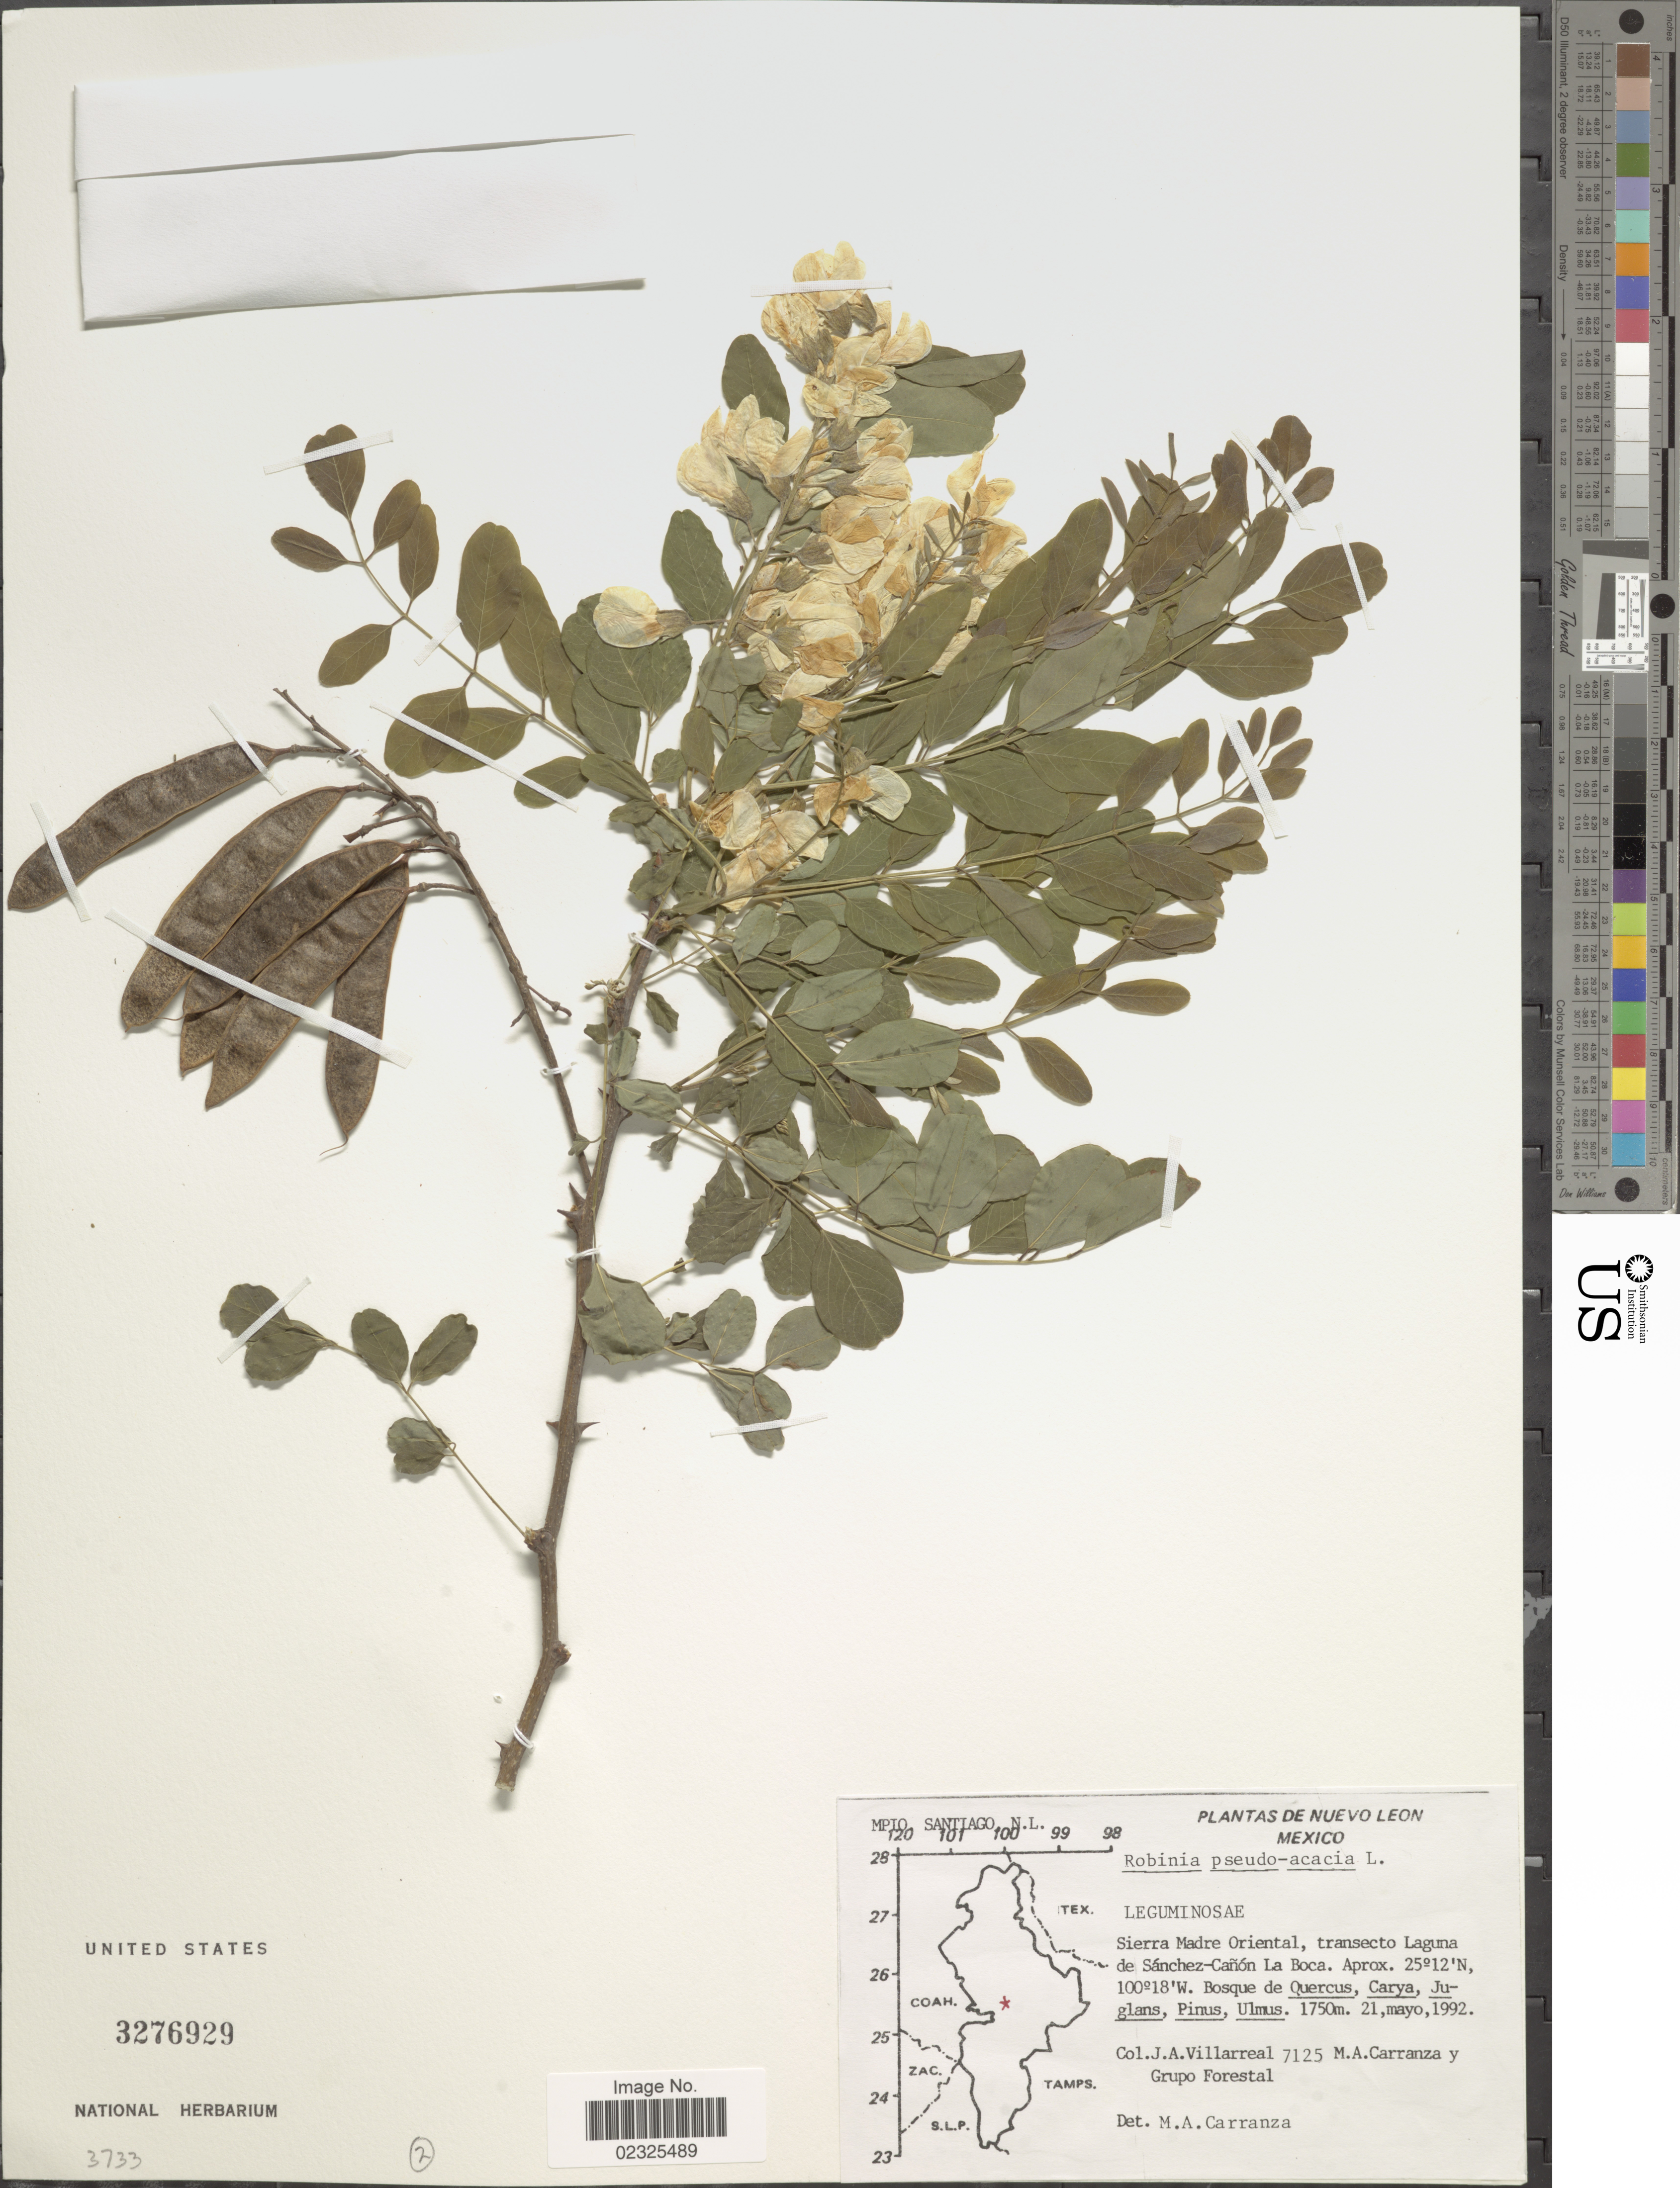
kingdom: Plantae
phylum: Tracheophyta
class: Magnoliopsida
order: Fabales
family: Fabaceae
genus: Robinia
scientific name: Robinia pseudoacacia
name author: L.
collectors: J. Villarreal, M. Carranza & Grupo De Bot. Forestal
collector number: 7125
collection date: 1992-05-21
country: Mexico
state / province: Nuevo León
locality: Sierra Madre Oriental, transecto Laguna de Sánchez-Cañón La Boca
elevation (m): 1750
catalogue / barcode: US 3276929